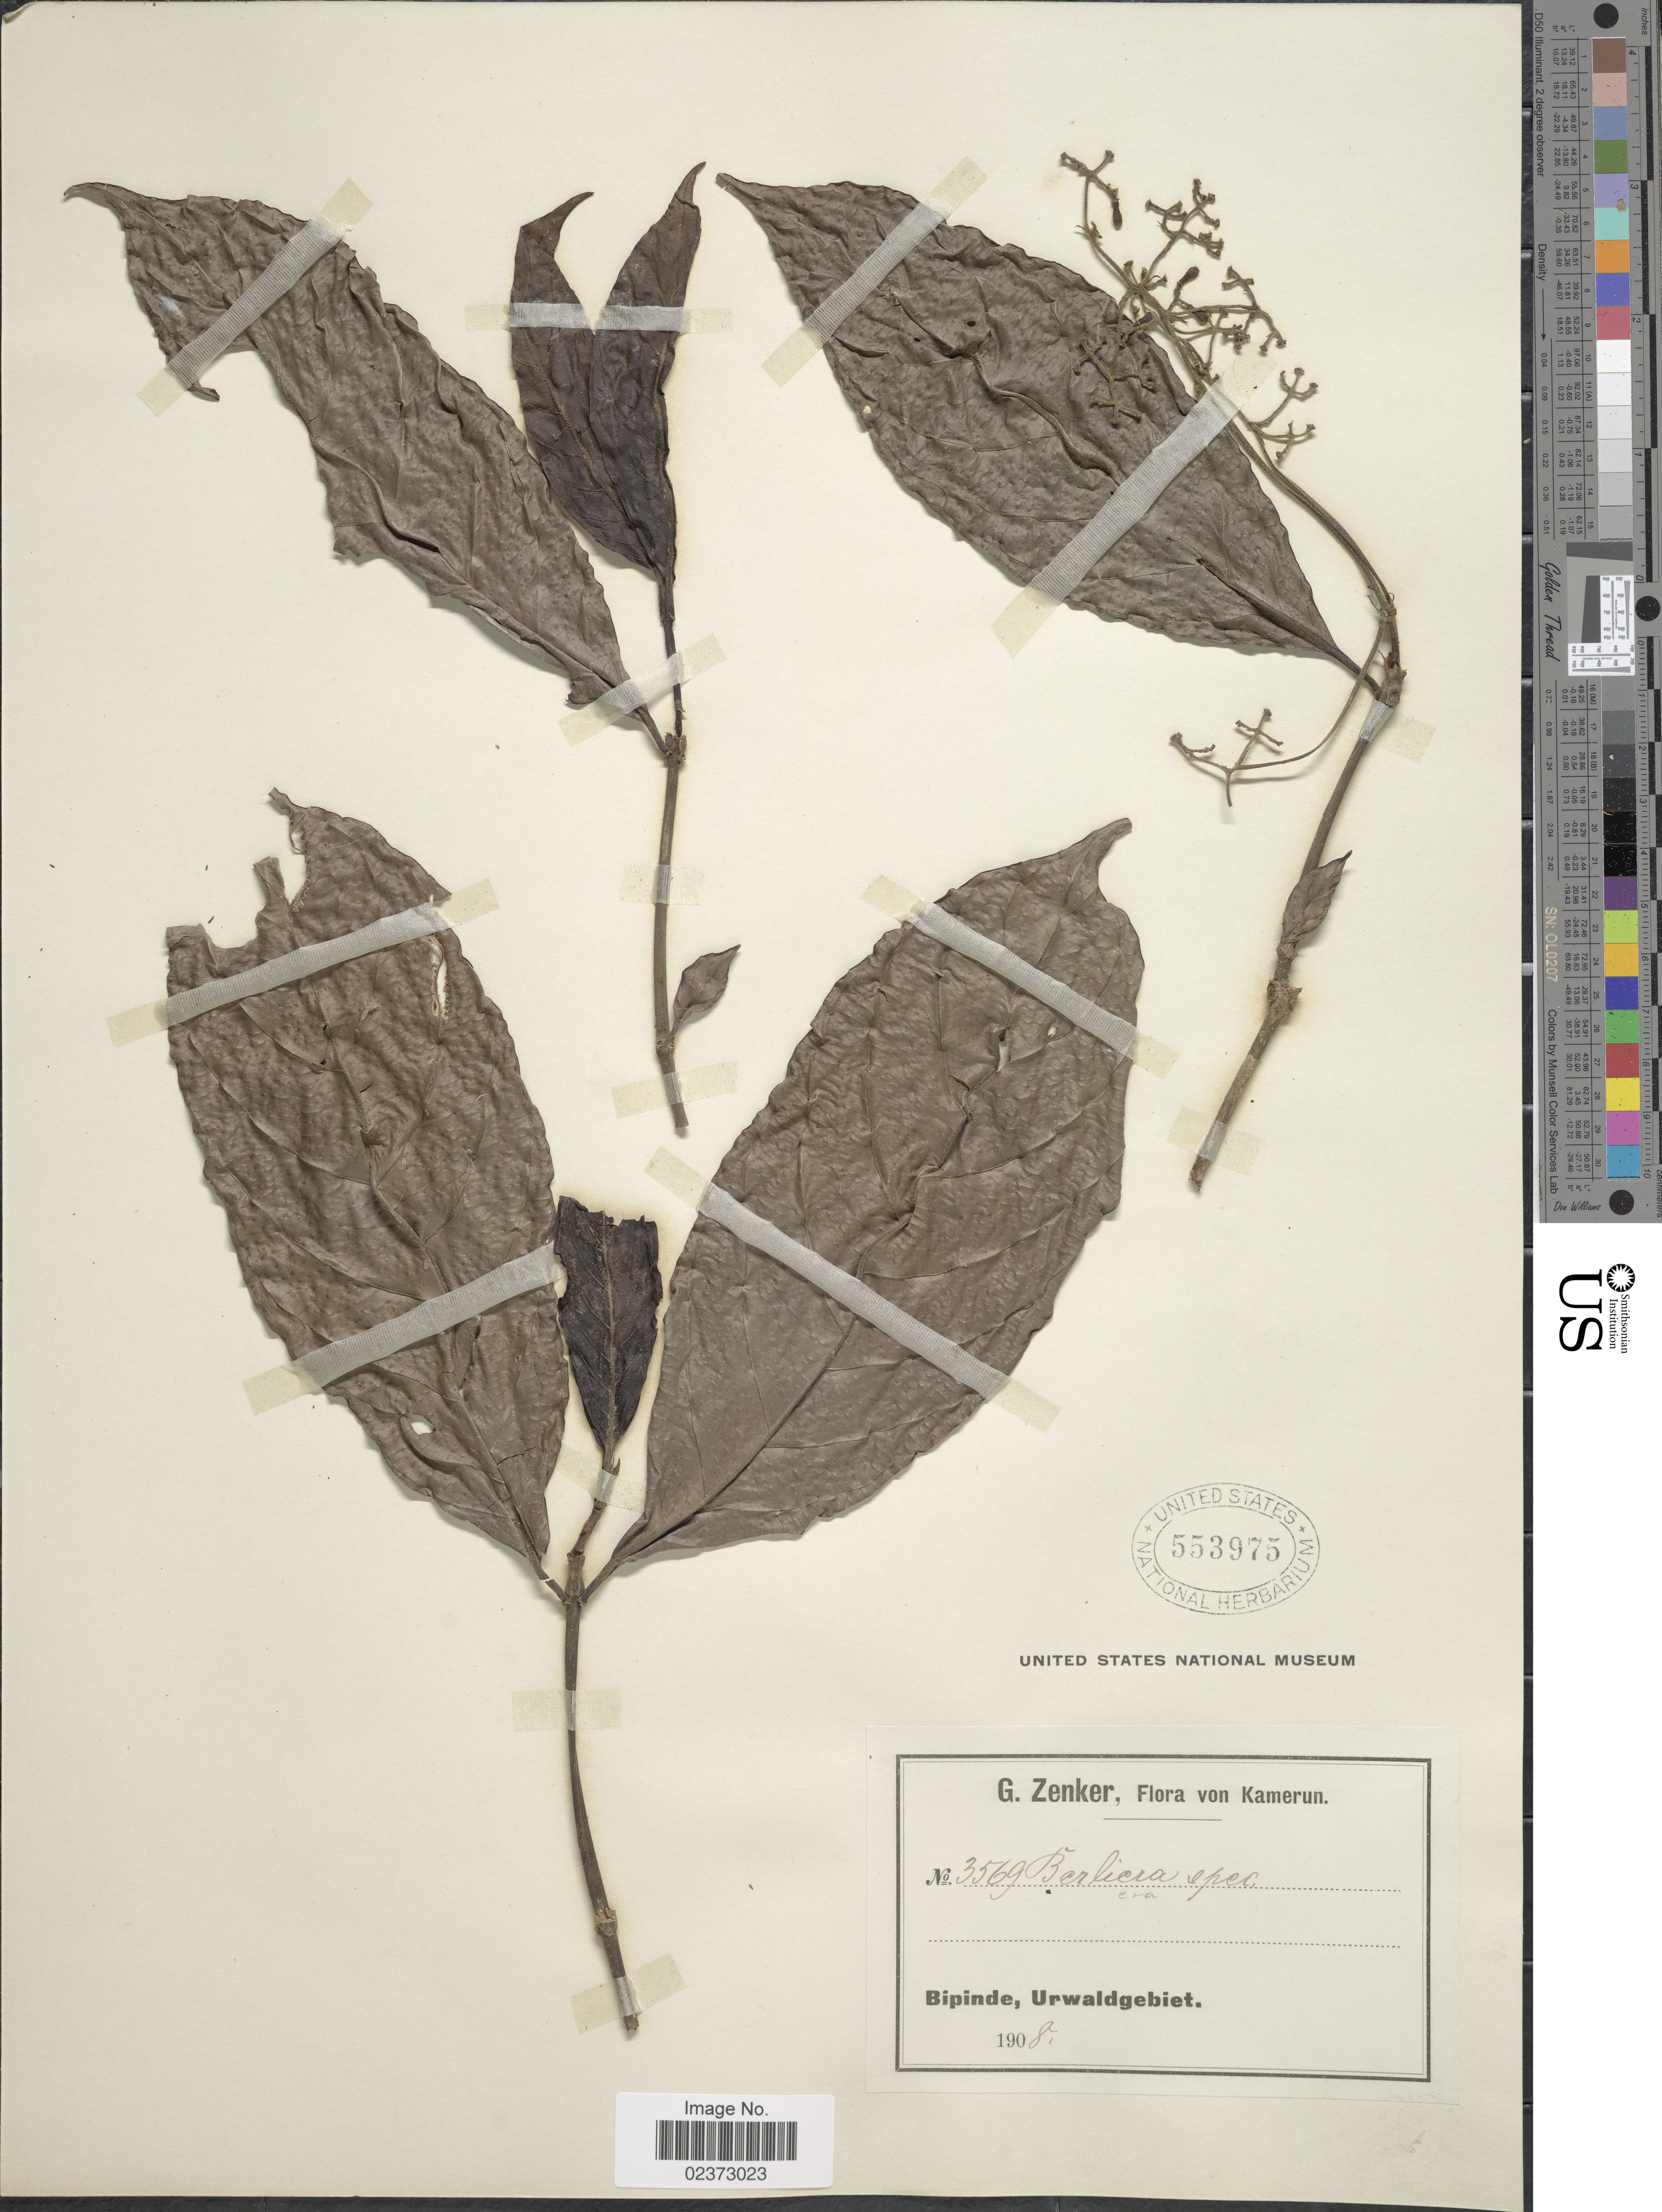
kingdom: Plantae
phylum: Tracheophyta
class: Magnoliopsida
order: Gentianales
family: Rubiaceae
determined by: Strong, Mark T., (BOT), Smithsonian Institution - National Museum of Natural History (UNITED STATES)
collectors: G. A. Zenker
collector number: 3569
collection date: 1908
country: Cameroon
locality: Kamerun, Bipindi, Urwaldgebiet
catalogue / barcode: US 553975